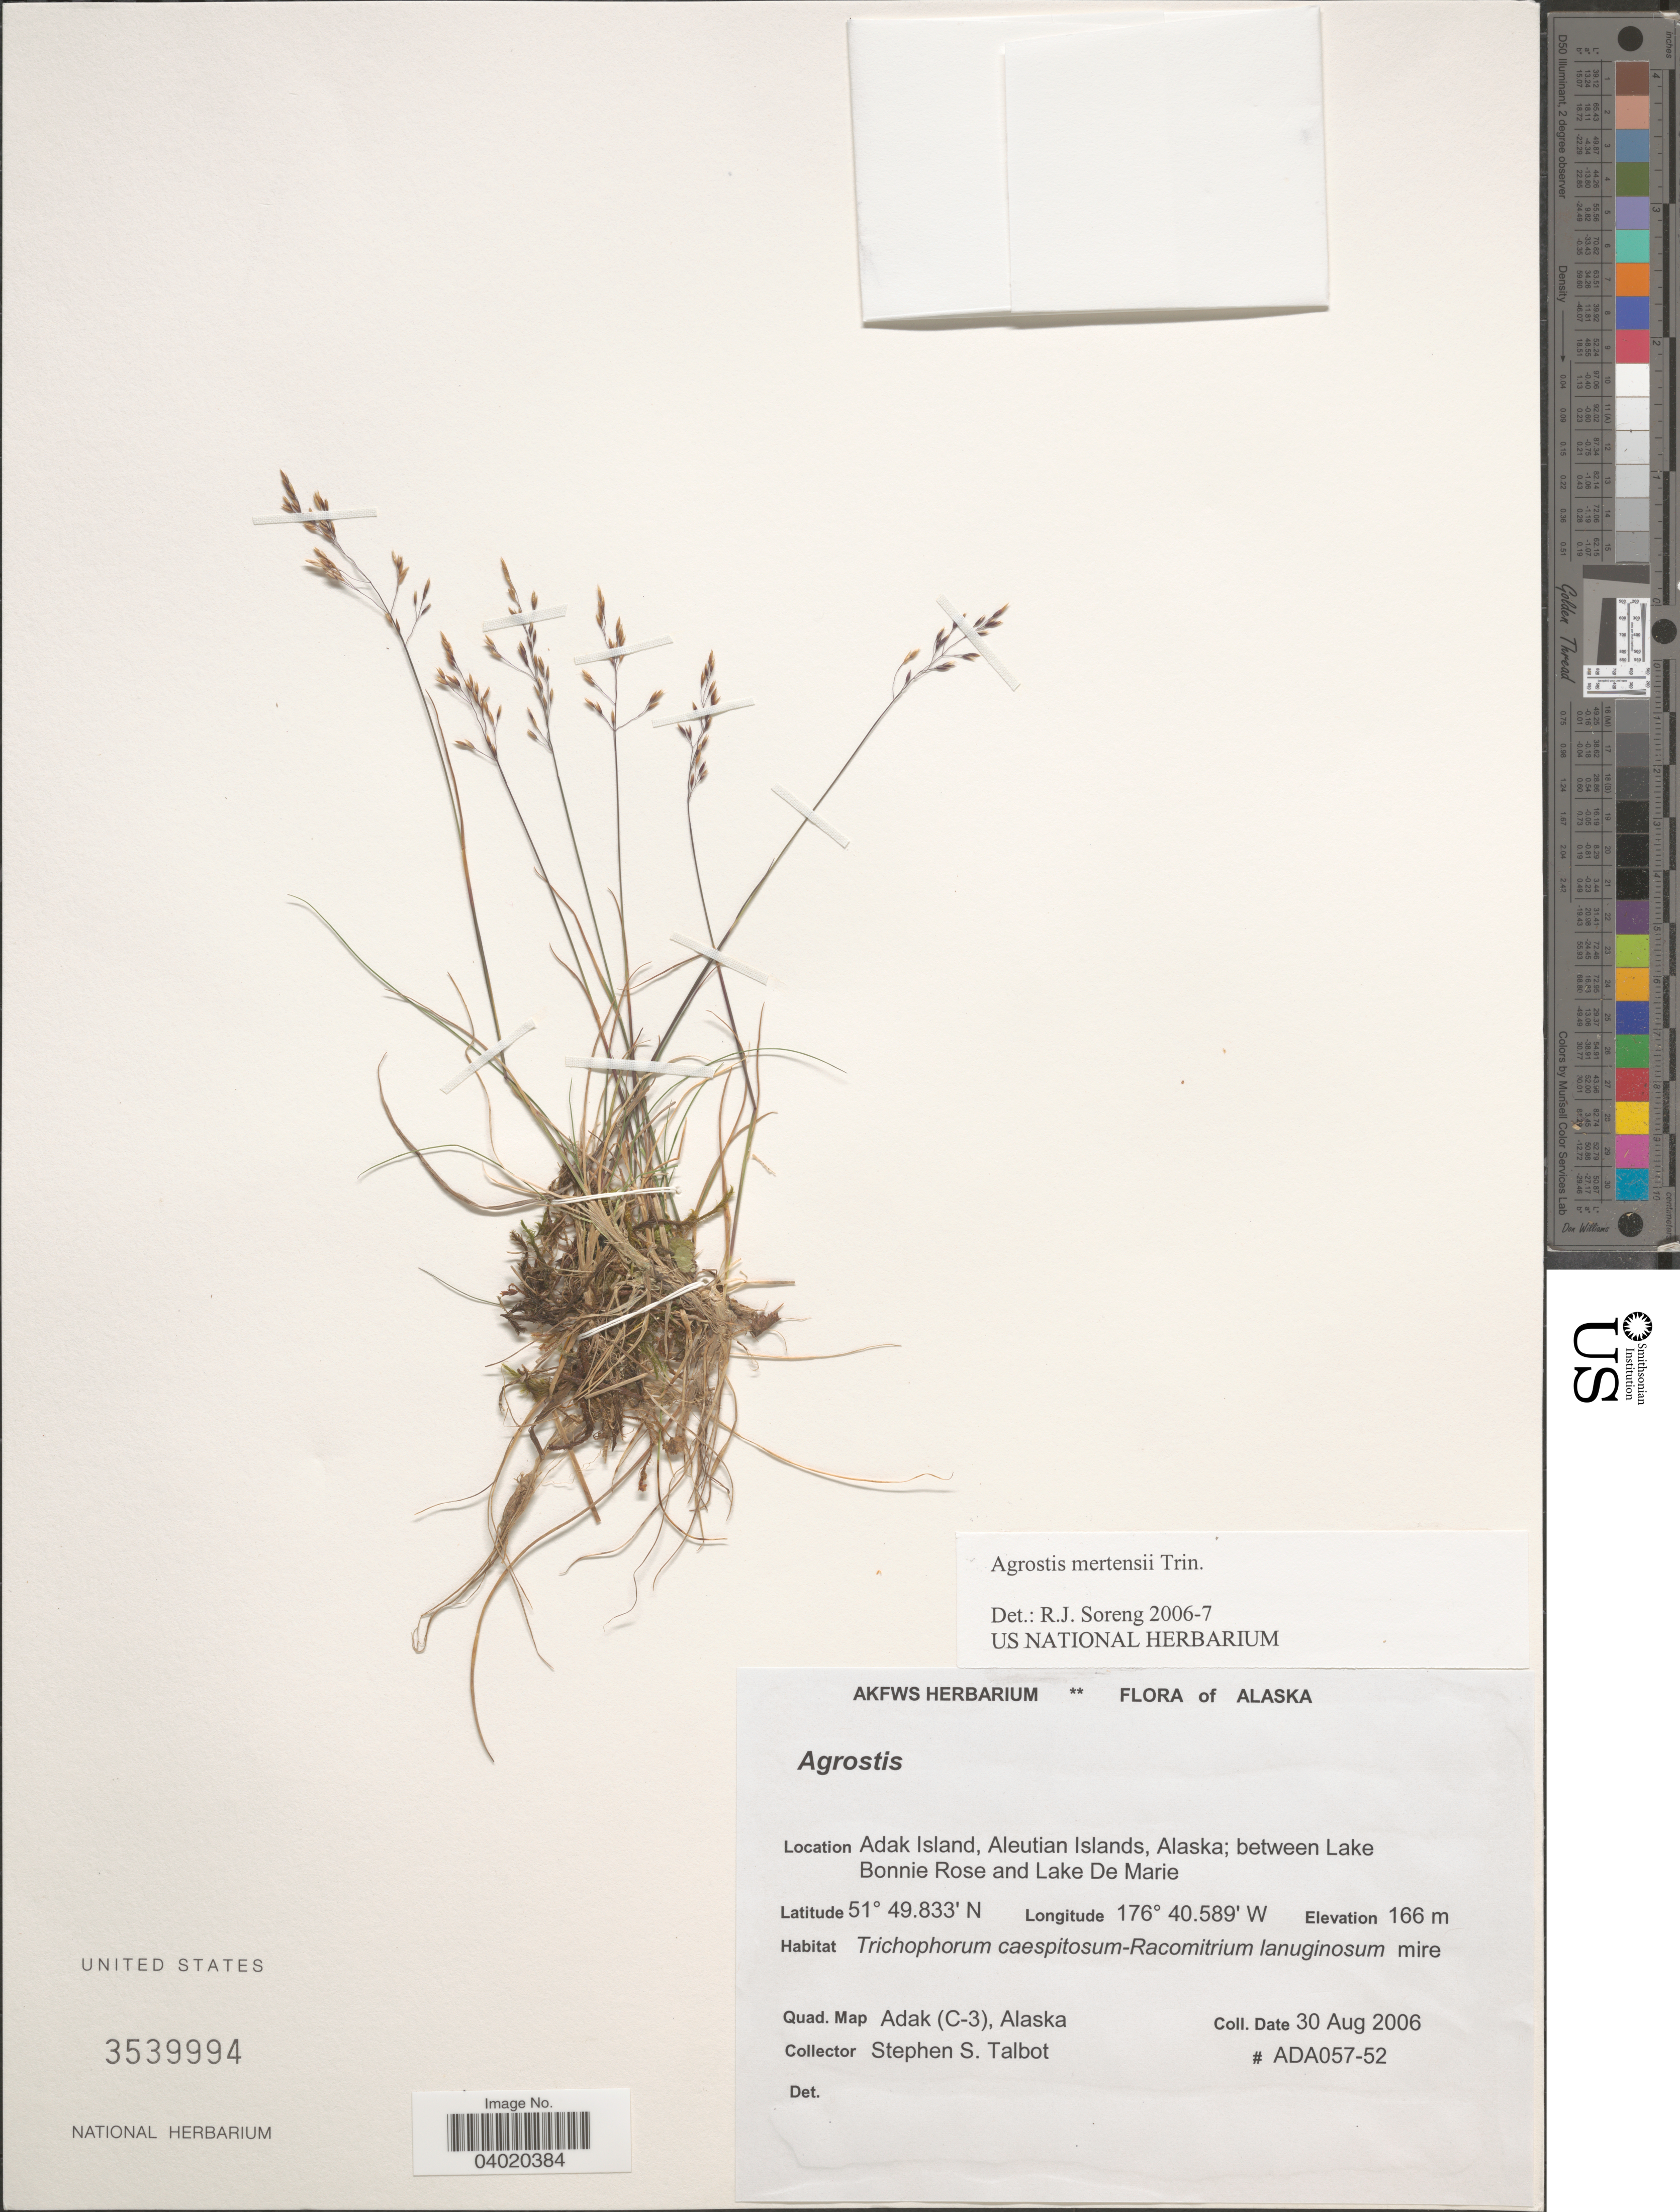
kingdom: Plantae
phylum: Tracheophyta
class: Liliopsida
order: Poales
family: Poaceae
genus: Agrostis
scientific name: Agrostis mertensii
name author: Trin.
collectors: S. S. Talbot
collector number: ADA057-52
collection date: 2006-08-30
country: United States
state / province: Alaska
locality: Adak Island, Aleutian Islands, between Lake Bonnie Rose and Lake De Marie. Quad. Map Adak (C-3).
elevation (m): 166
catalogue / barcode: US 3539994